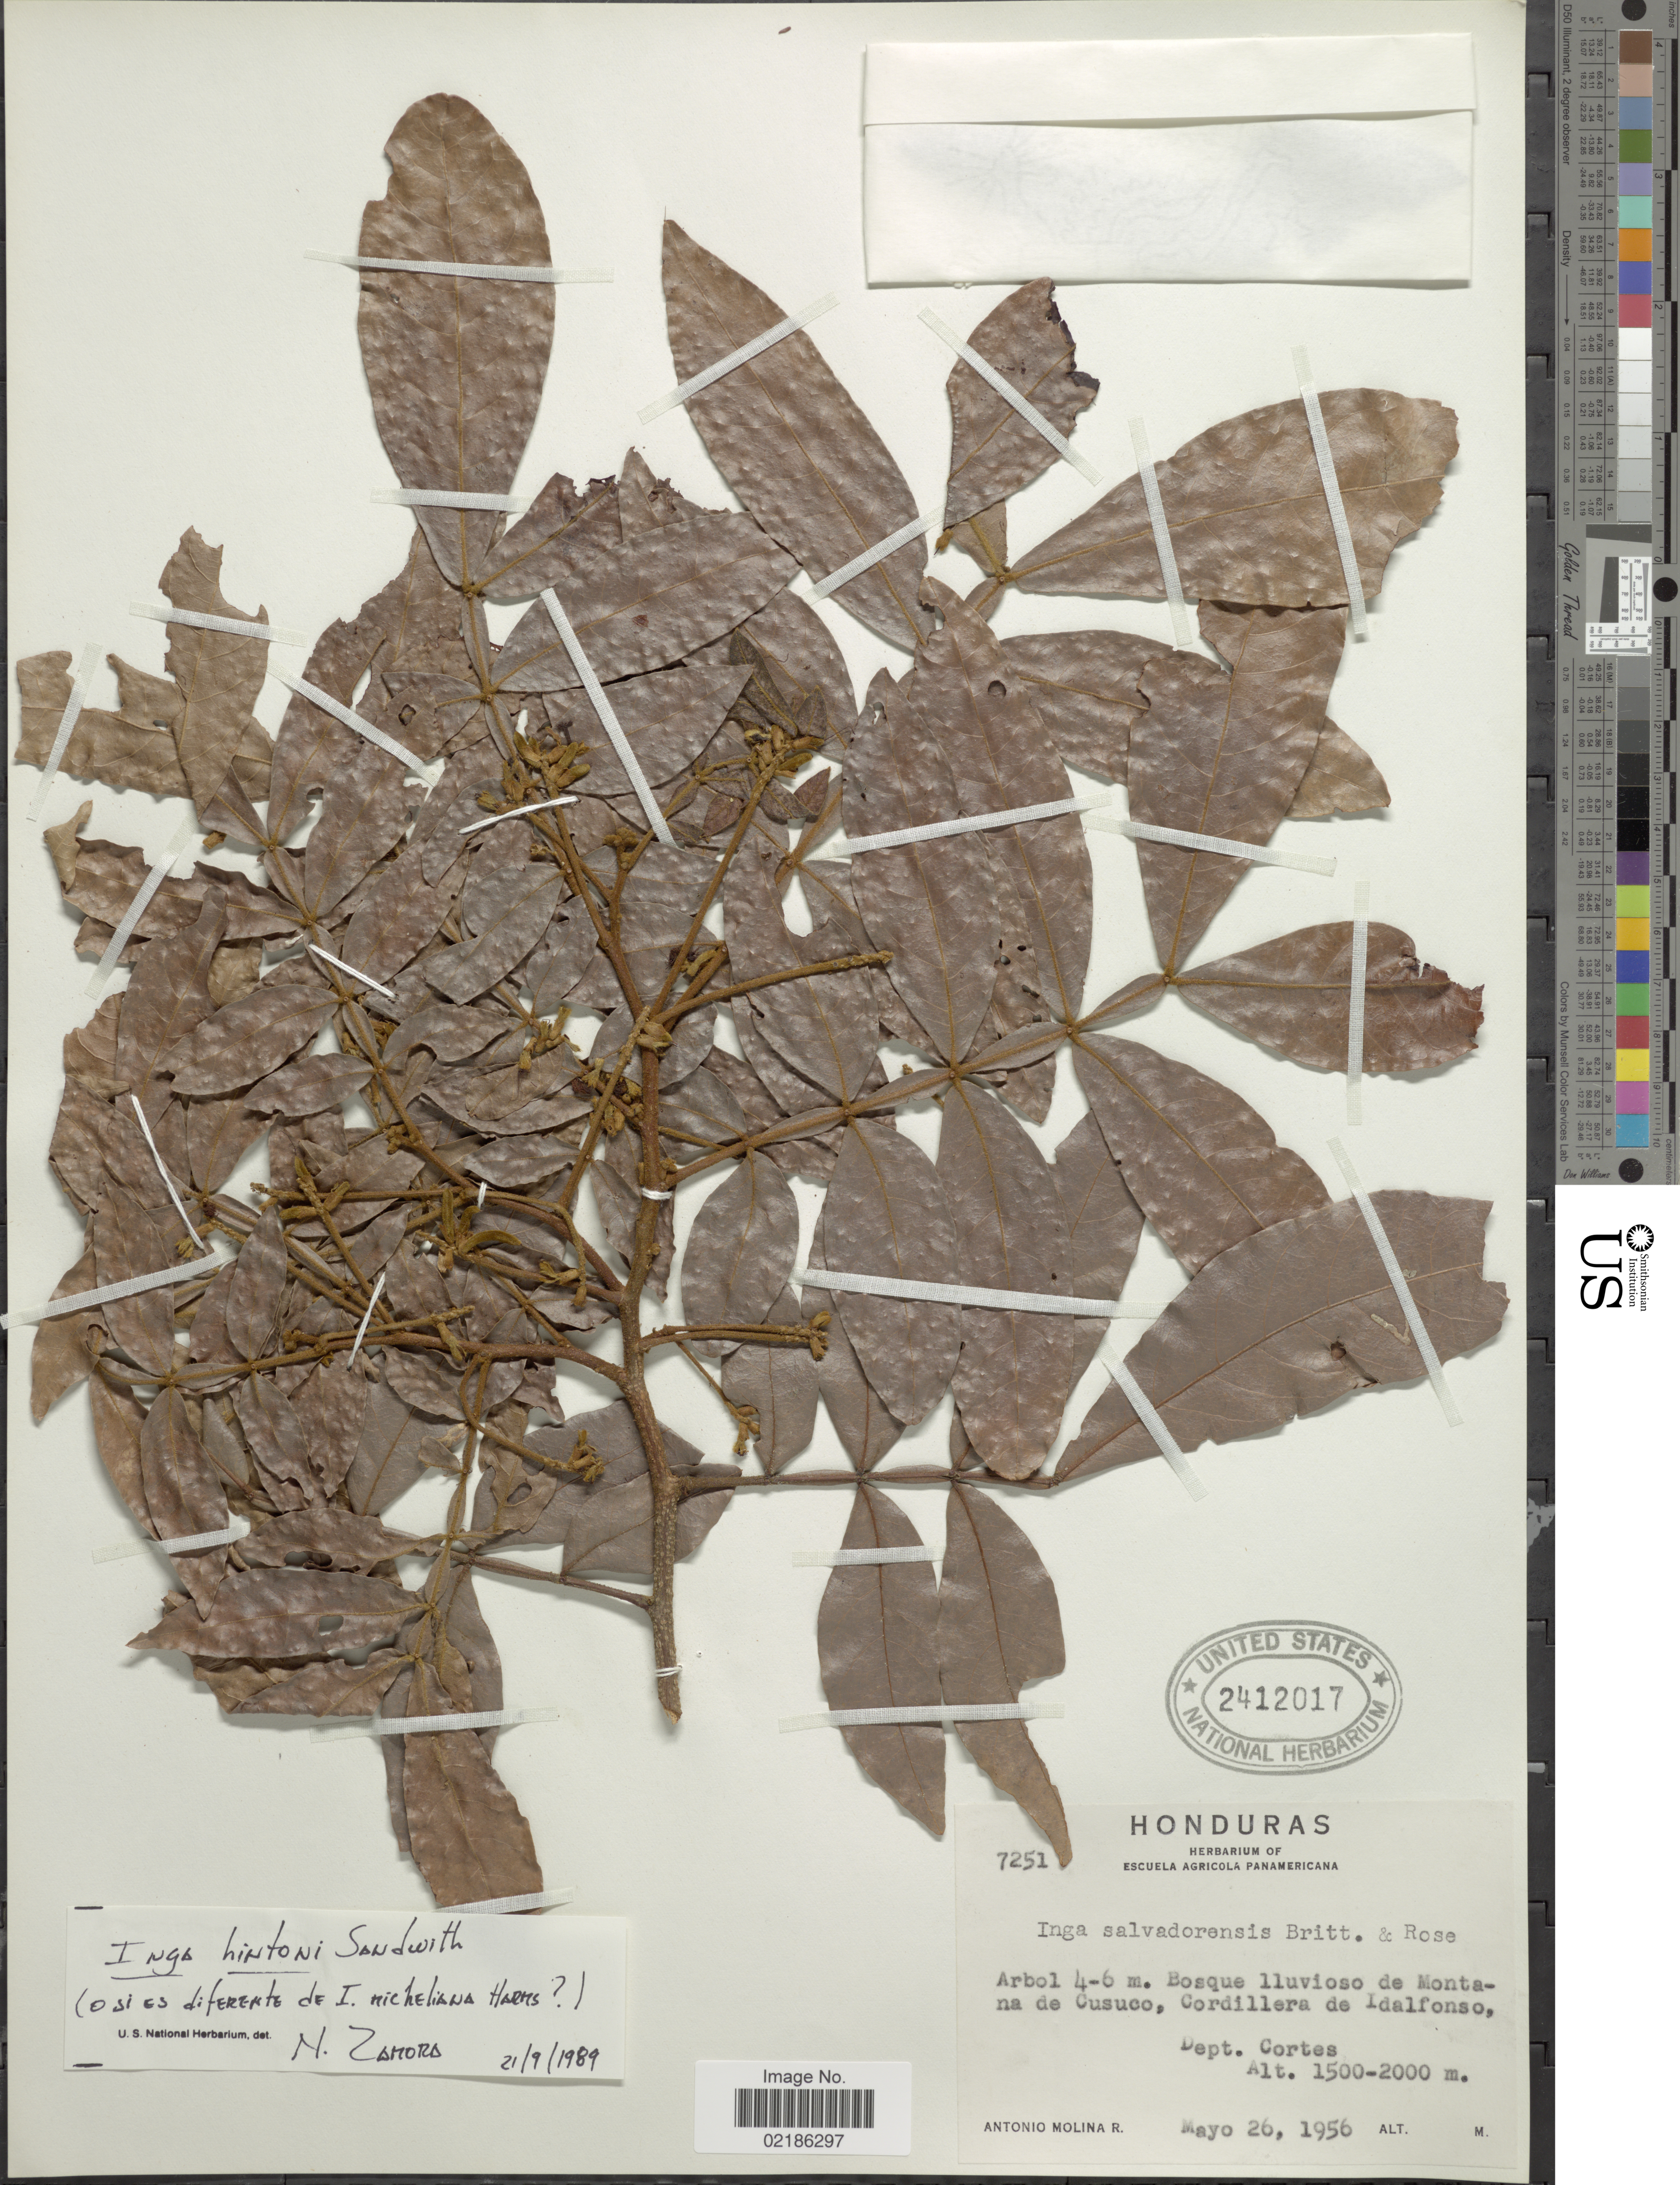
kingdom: Plantae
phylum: Tracheophyta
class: Magnoliopsida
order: Fabales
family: Fabaceae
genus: Inga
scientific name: Inga micheliana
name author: Harms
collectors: A. Molina R.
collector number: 7251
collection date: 1956-05-26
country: Honduras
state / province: Cortés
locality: Montana de Cusuco, Cordillera de Idalfonso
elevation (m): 1500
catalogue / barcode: US 2412017